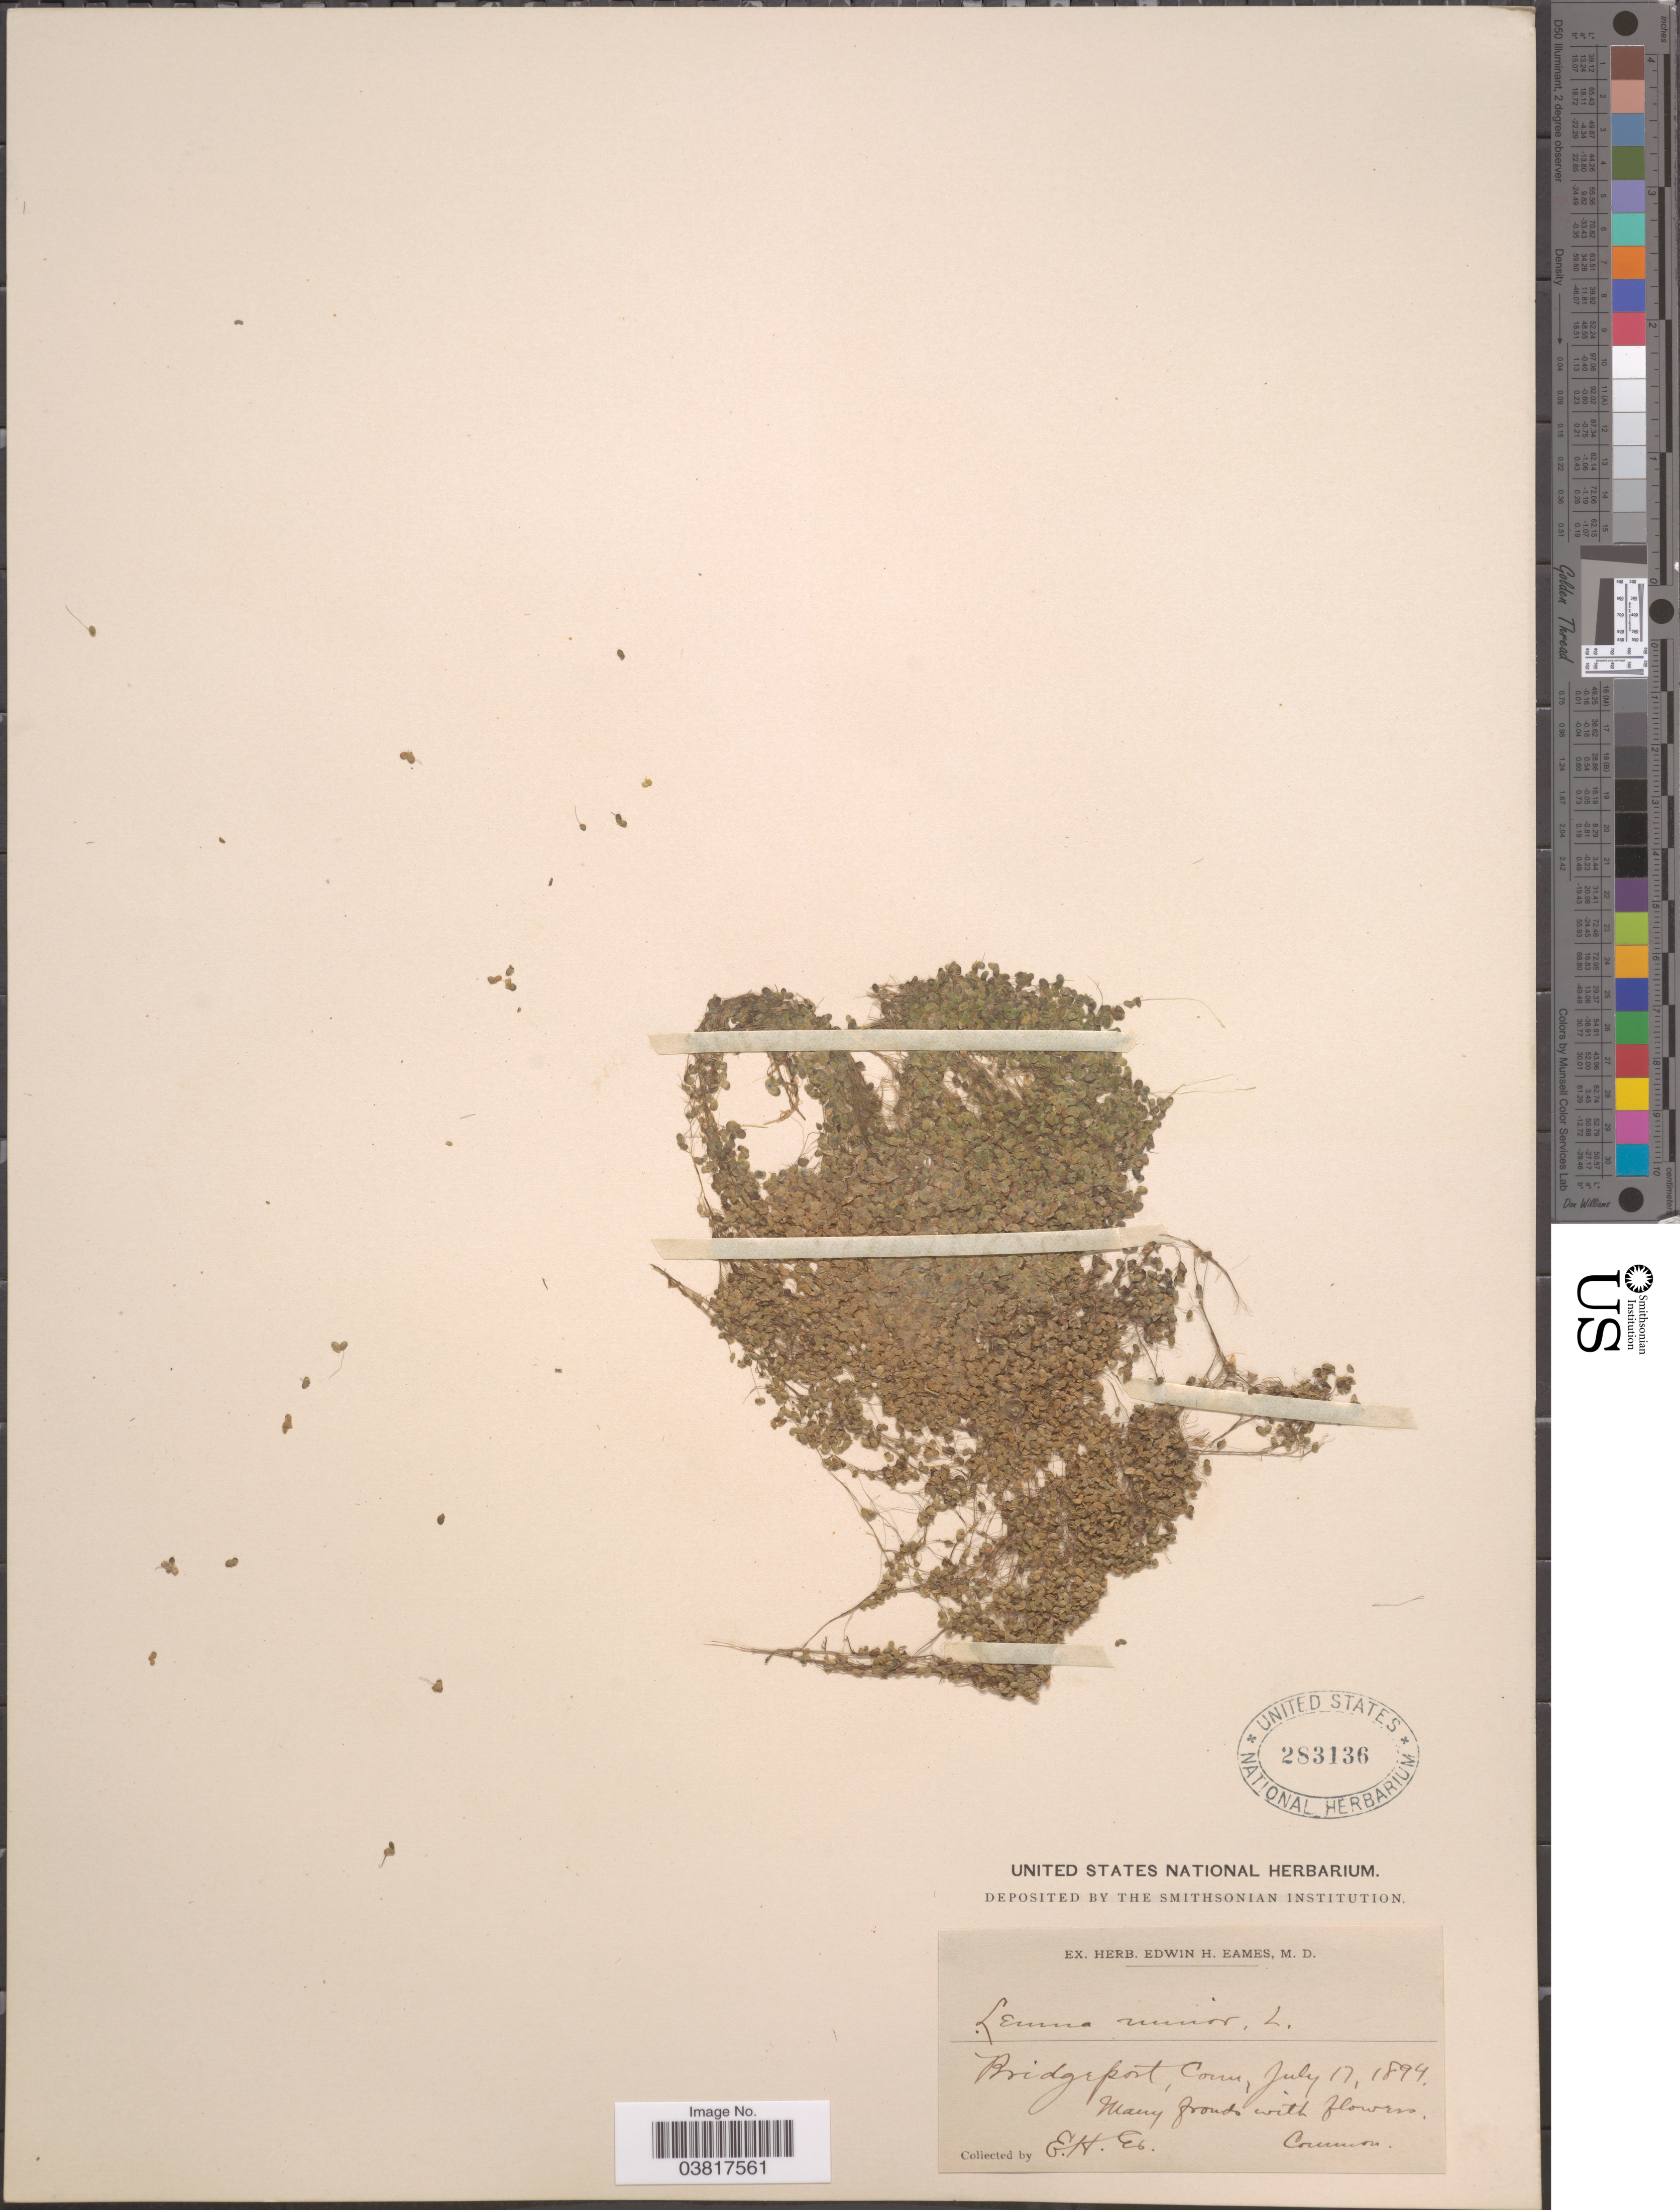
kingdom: Plantae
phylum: Tracheophyta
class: Liliopsida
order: Alismatales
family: Araceae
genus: Lemna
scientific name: Lemna minor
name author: L.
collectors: E. H. Eames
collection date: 1894-07-17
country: United States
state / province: Connecticut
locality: Bridgeport.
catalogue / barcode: US 283136